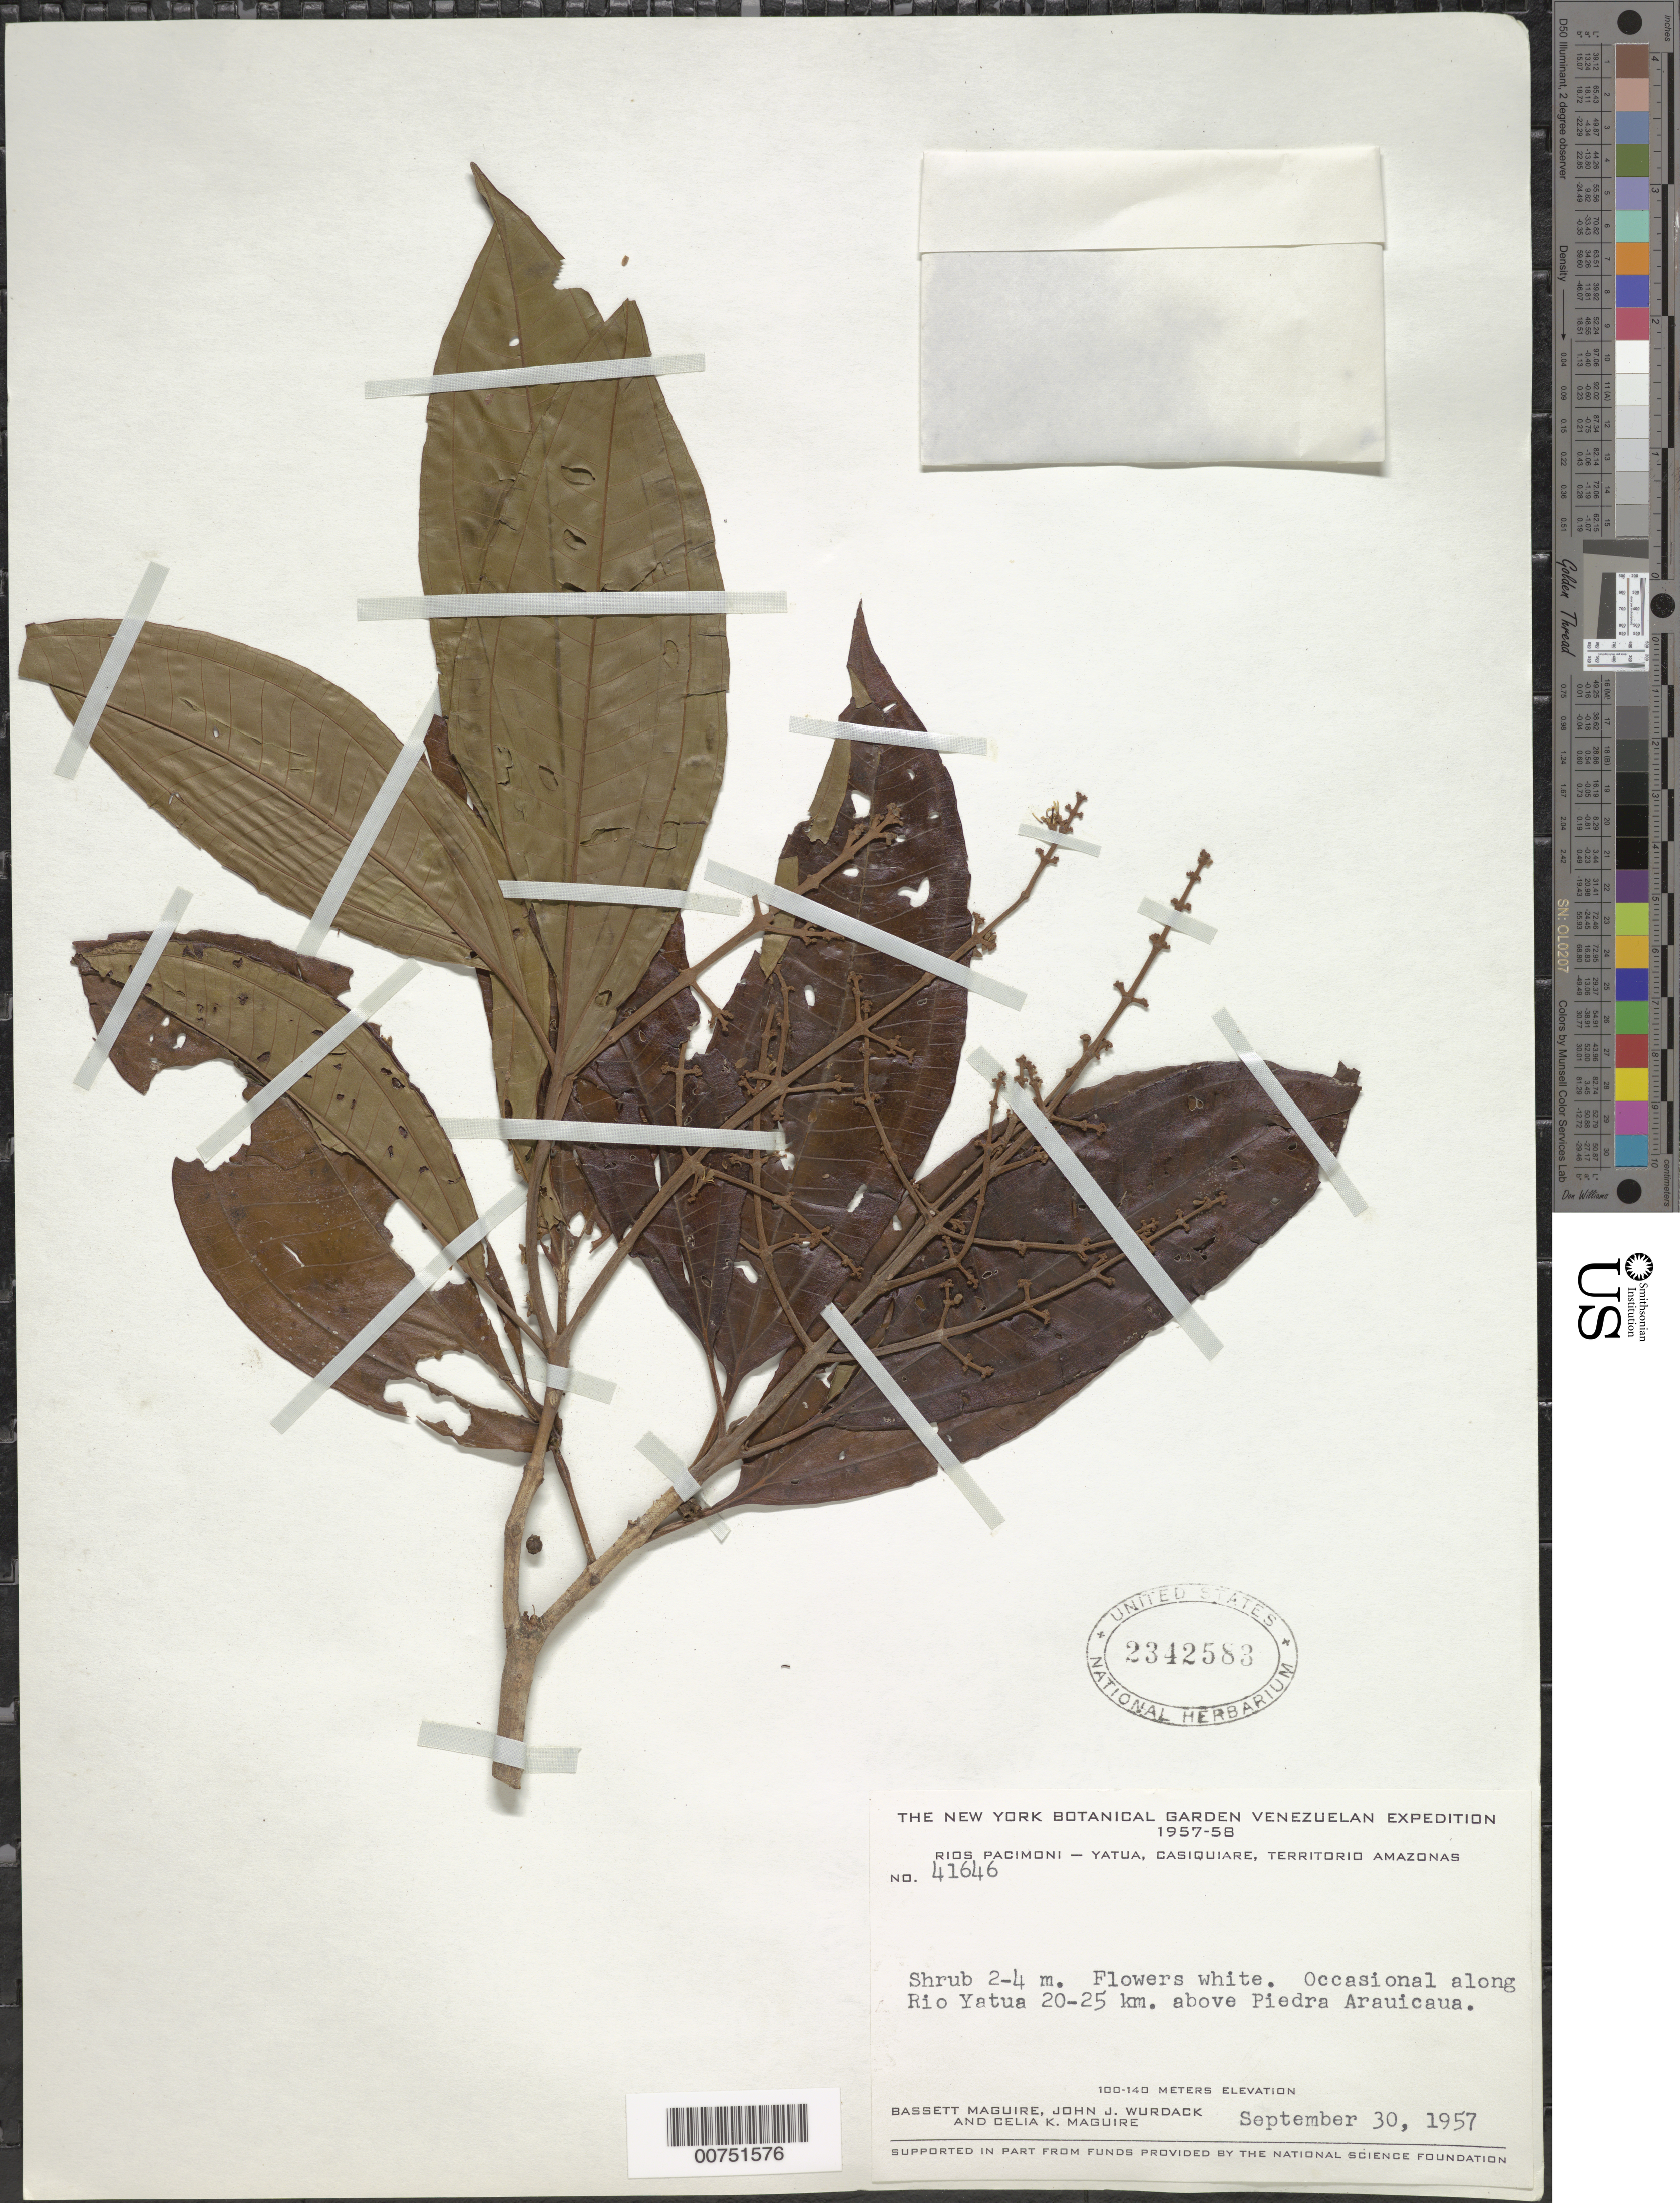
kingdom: Plantae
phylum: Tracheophyta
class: Magnoliopsida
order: Myrtales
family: Melastomataceae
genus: Miconia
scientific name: Miconia sp.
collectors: B. Maguire, J. J. Wurdack & C. K. Maguire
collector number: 41646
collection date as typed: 30-Sep-57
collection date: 1957-09-30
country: Venezuela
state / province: Amazonas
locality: Río Pacimoni, Río Yatua, 20-25 km above Piedra Arauicaua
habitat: Along río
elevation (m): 100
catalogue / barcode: US 2342583